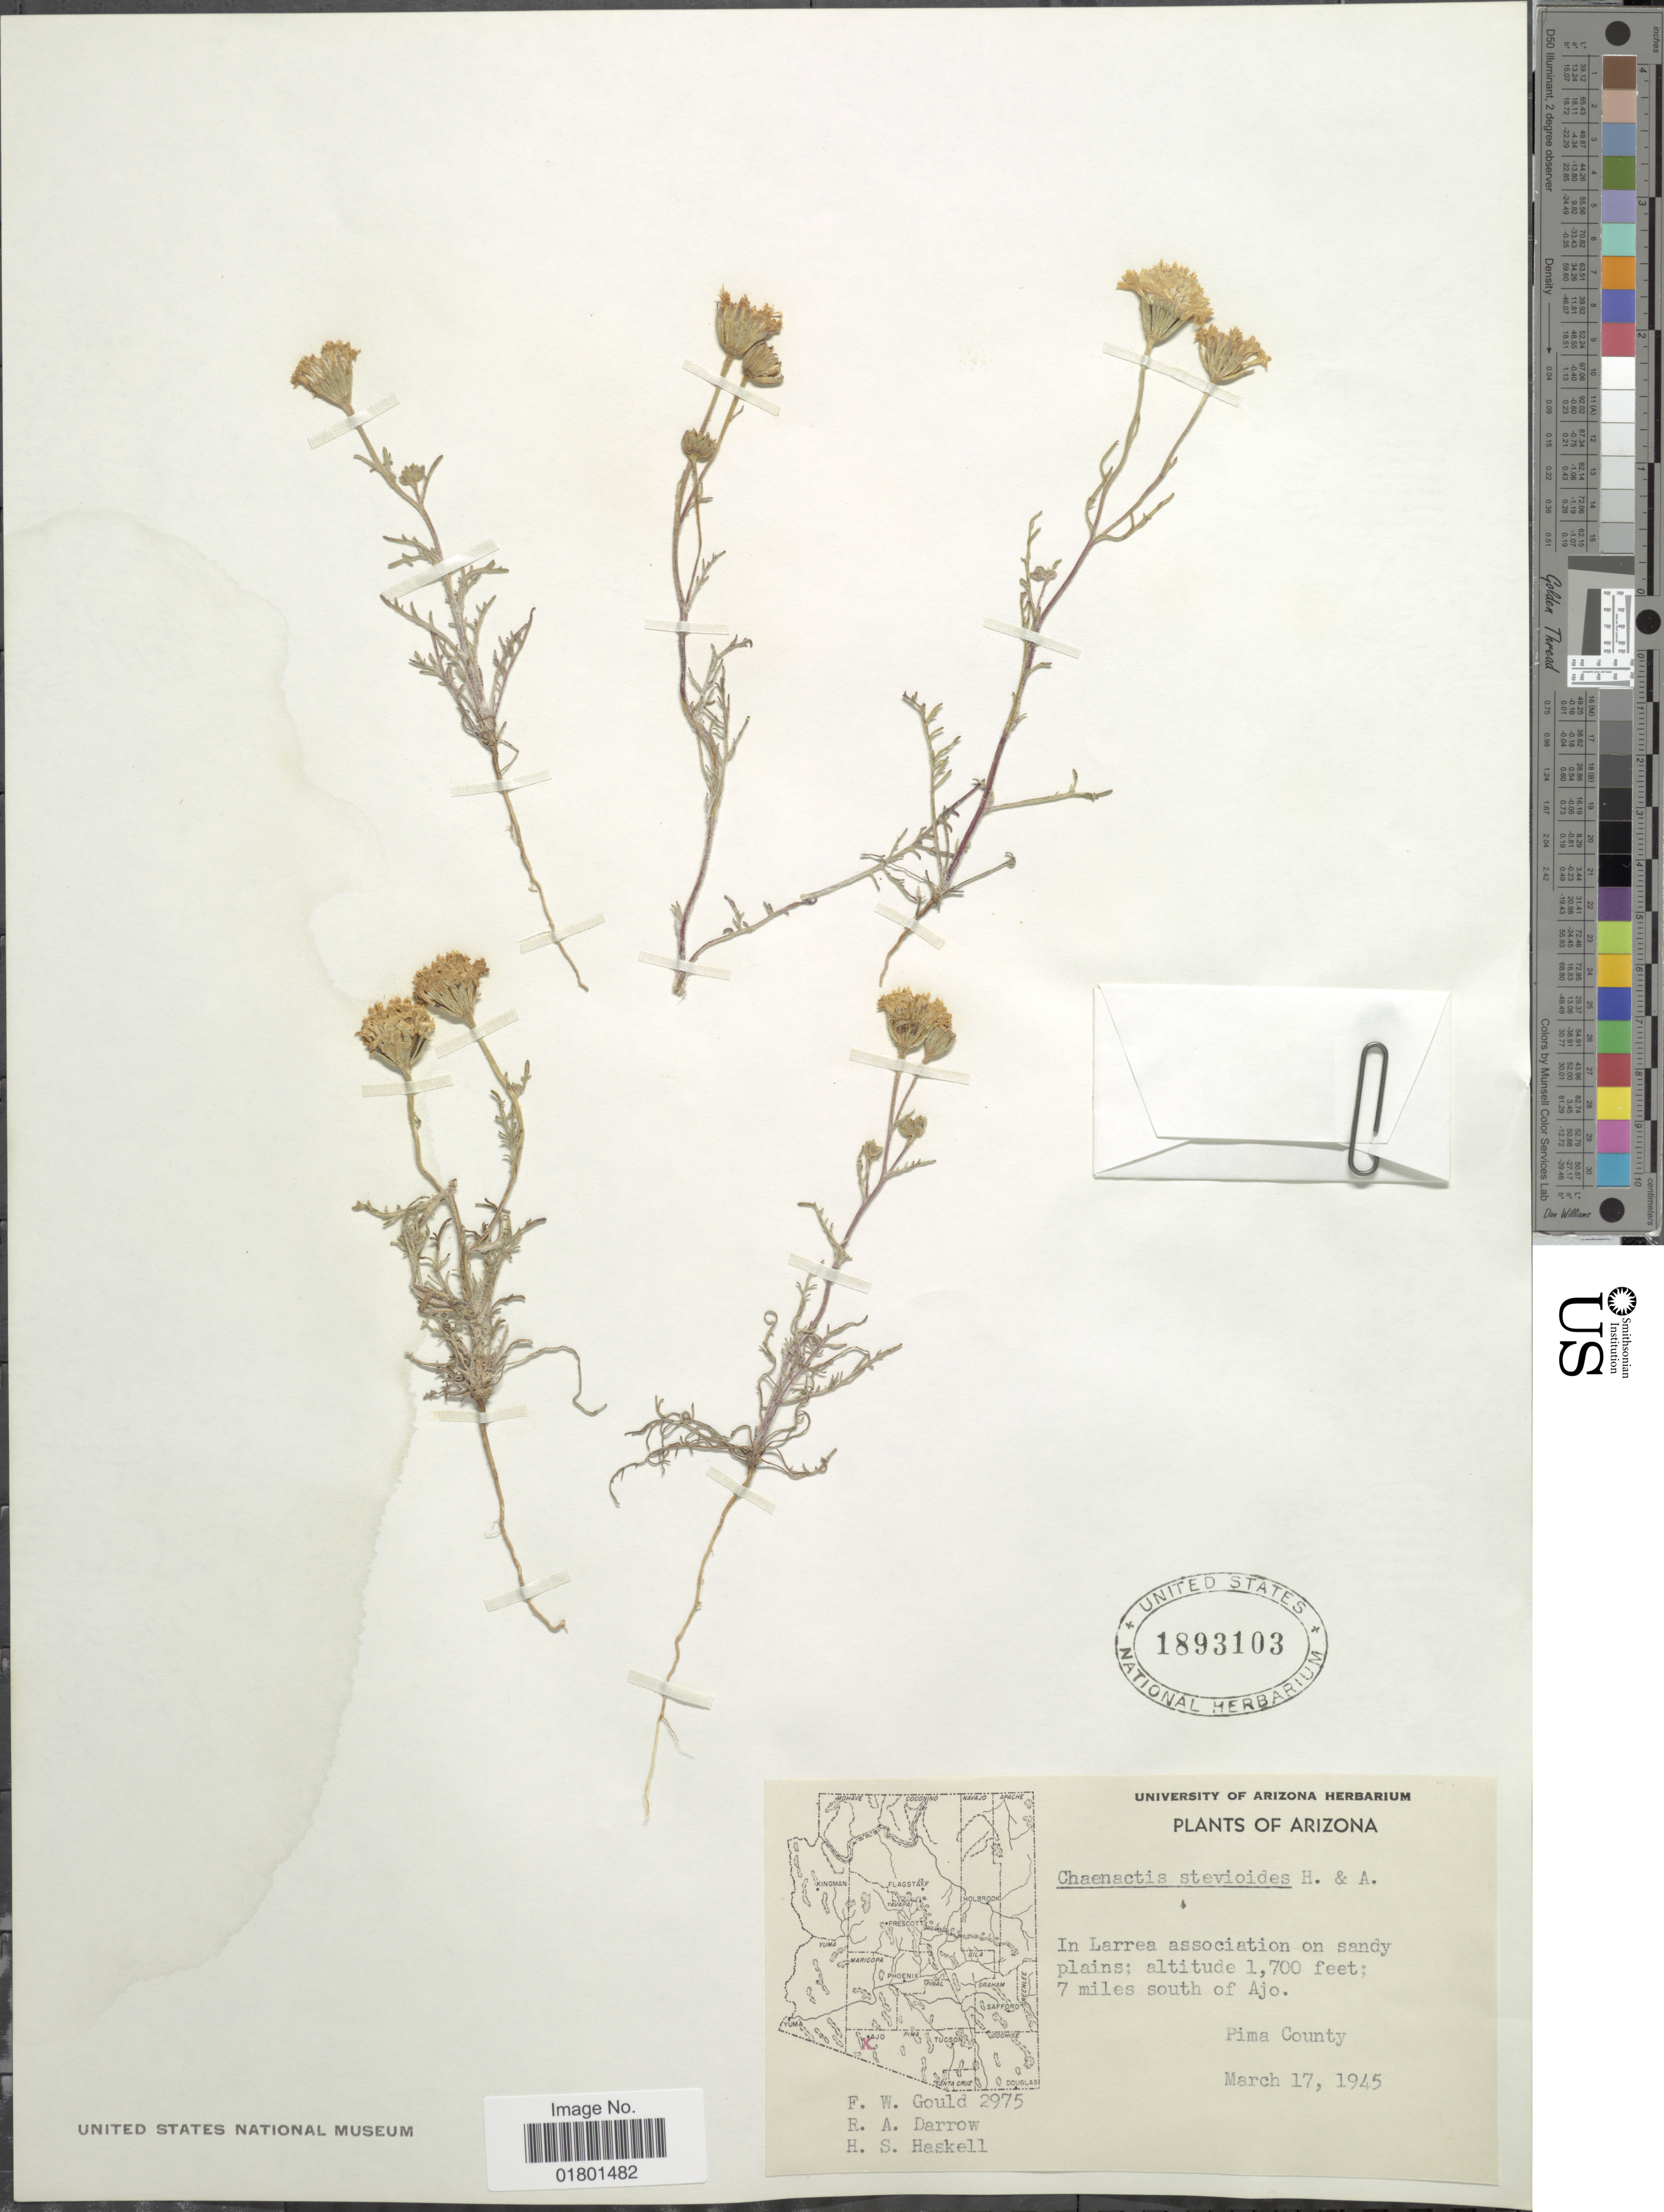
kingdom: Plantae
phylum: Tracheophyta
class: Magnoliopsida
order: Asterales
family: Asteraceae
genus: Chaenactis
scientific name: Chaenactis stevioides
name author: Hook. & Arn.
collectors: F. W. Gould, R. A. Darrow & H. Haskell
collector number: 2975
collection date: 1945-03-17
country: United States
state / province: Arizona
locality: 7 miles south of Ajo, Pima County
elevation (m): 518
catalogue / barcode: US 1893103